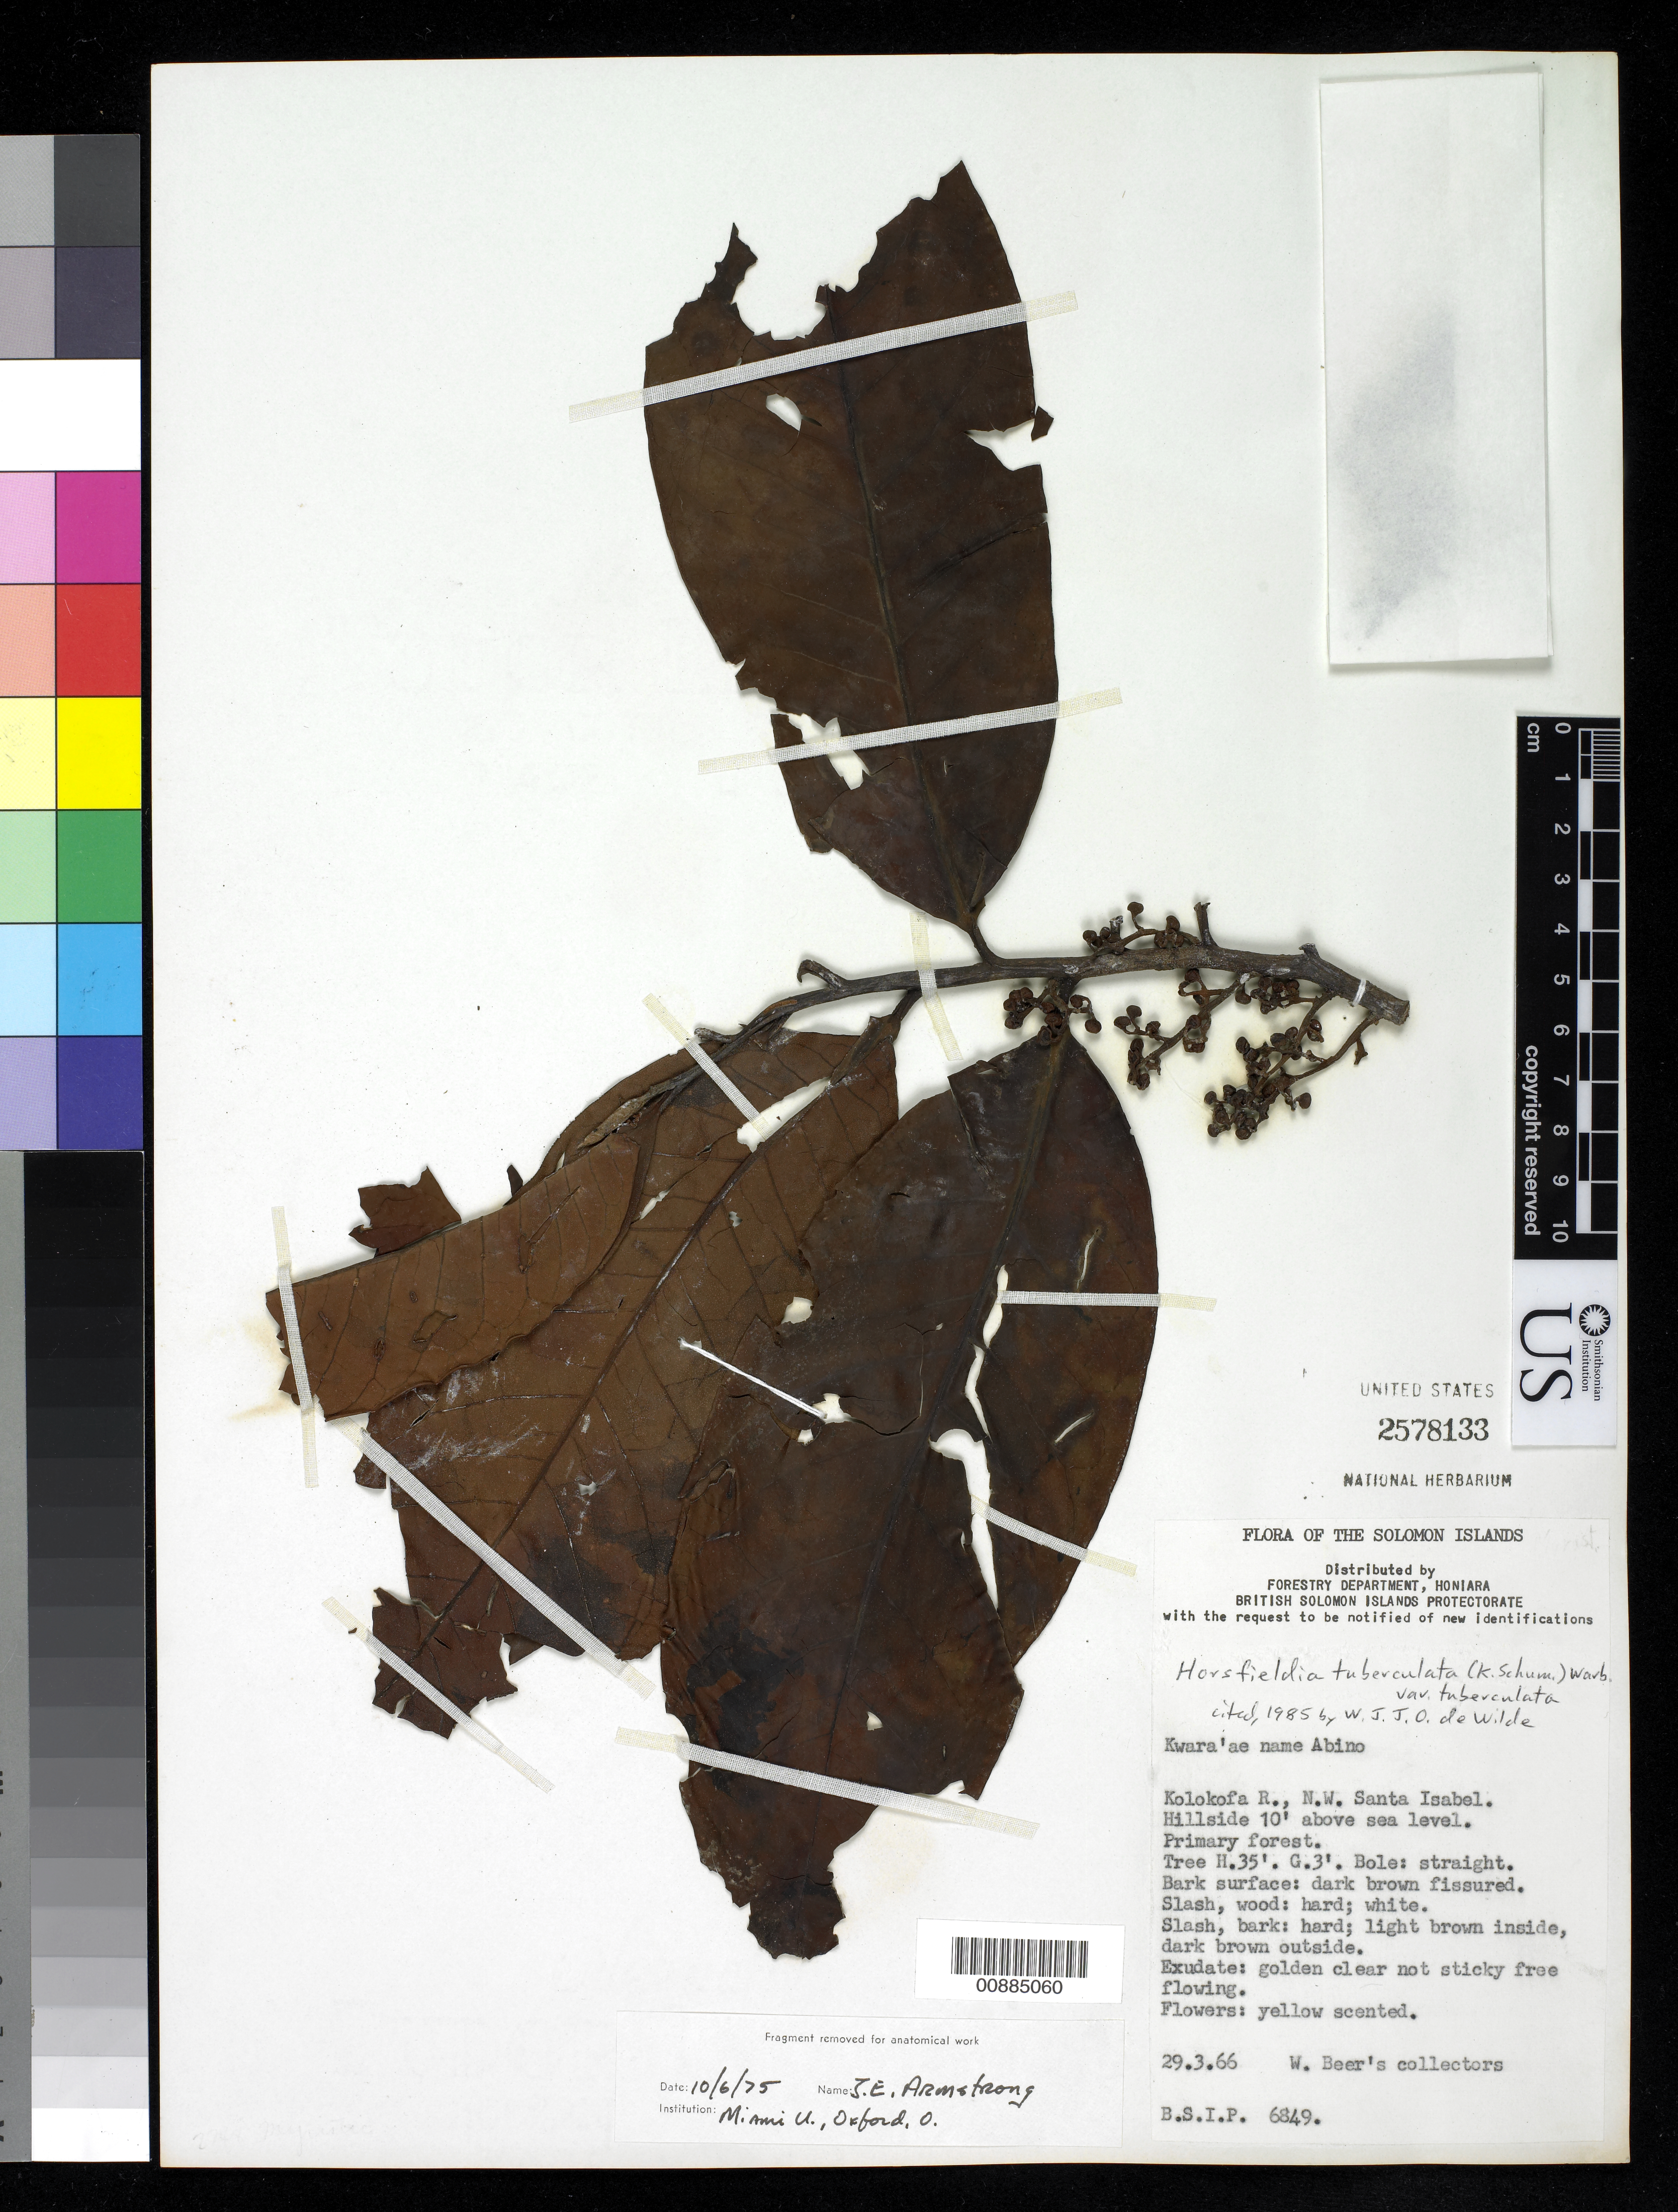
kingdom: Plantae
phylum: Tracheophyta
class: Magnoliopsida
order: Magnoliales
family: Myristicaceae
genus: Horsfieldia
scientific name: Horsfieldia tuberculata var. tuberculata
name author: (K. Schum.) Warb.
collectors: W. Beer's Collectors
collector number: BSIP 6849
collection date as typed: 29 Mar 1966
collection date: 1966-03-29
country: Solomon Islands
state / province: Isabel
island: Santa Isabel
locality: Kolokofa R.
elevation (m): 3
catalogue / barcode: US 2578133